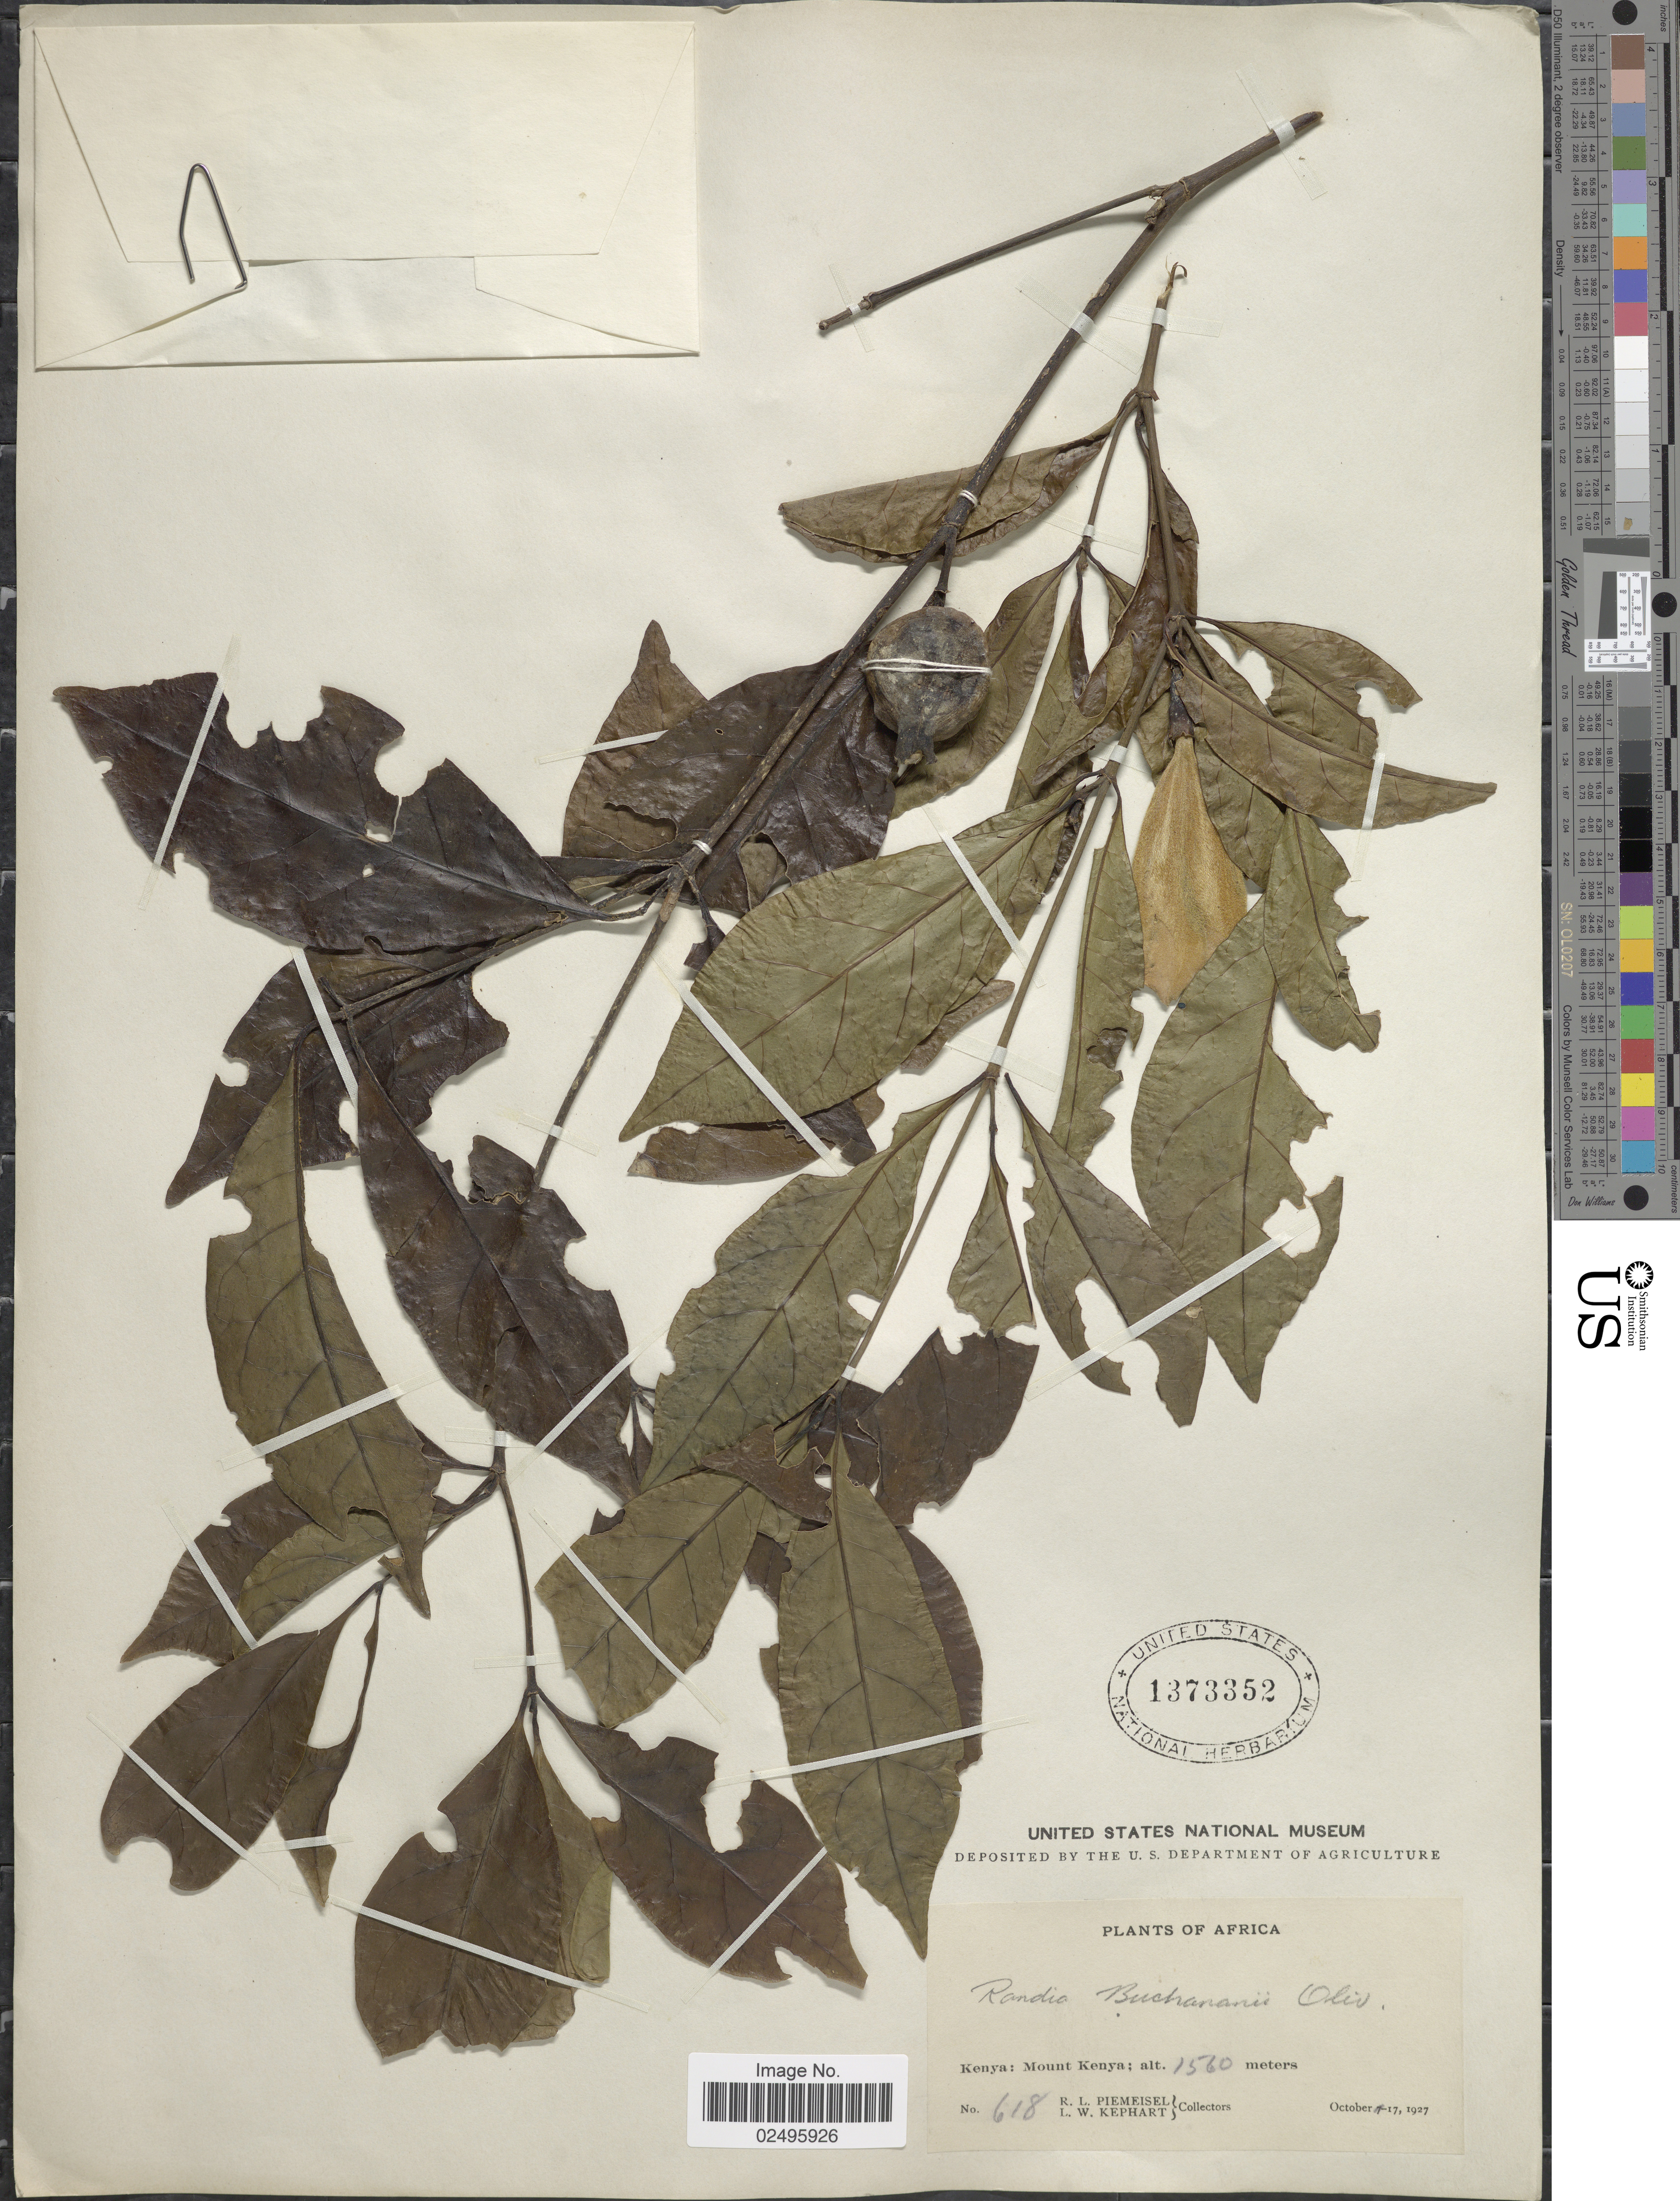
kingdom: Plantae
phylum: Tracheophyta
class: Magnoliopsida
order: Gentianales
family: Rubiaceae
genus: Rothmannia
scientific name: Rothmannia manganjae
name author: (Hiern) Keay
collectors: R. L. Piemeisel & L. W. Kephart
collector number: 618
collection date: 1927-10-17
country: Kenya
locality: Mount Kenya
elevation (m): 1560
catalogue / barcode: US 1373352